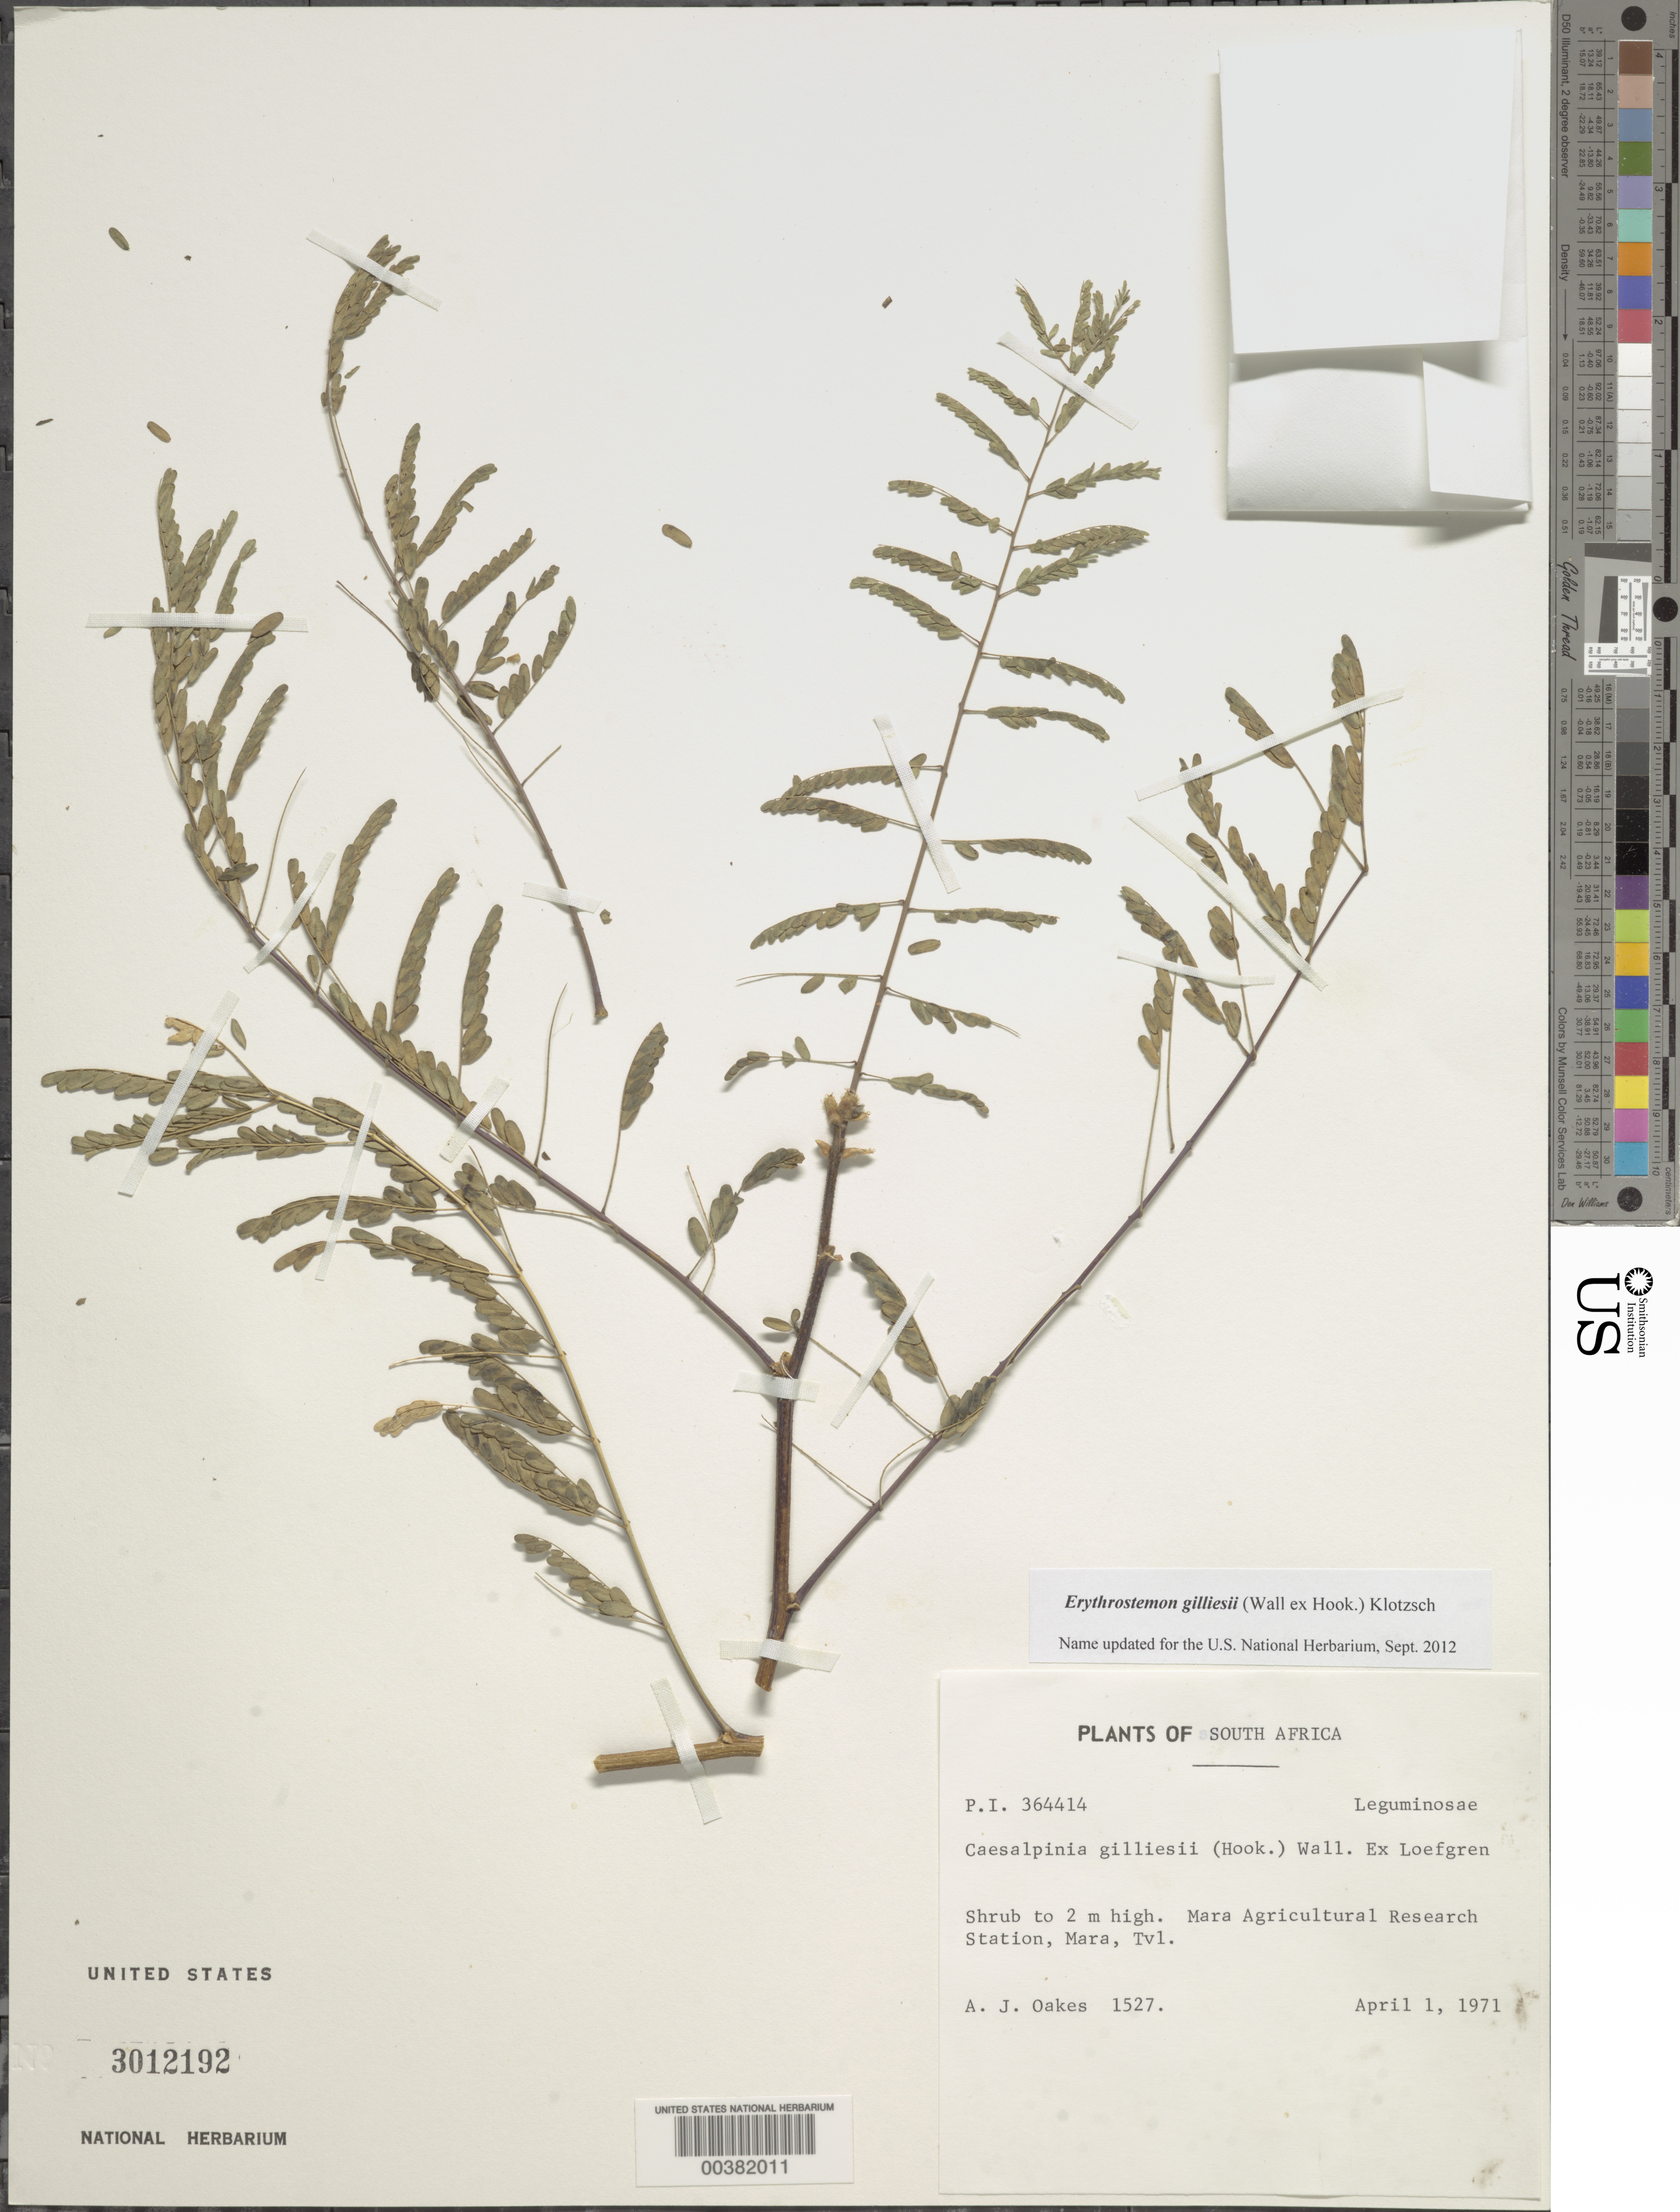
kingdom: Plantae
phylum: Tracheophyta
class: Magnoliopsida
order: Fabales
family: Fabaceae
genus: Erythrostemon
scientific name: Erythrostemon gilliesii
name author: (Hook.) Klotzsch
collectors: A. Oakes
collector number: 1527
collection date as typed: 01 Apr 1971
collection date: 1971-04-01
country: South Africa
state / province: Limpopo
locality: Mara agricultural research station, mara. Transvaal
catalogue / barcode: US 3012192